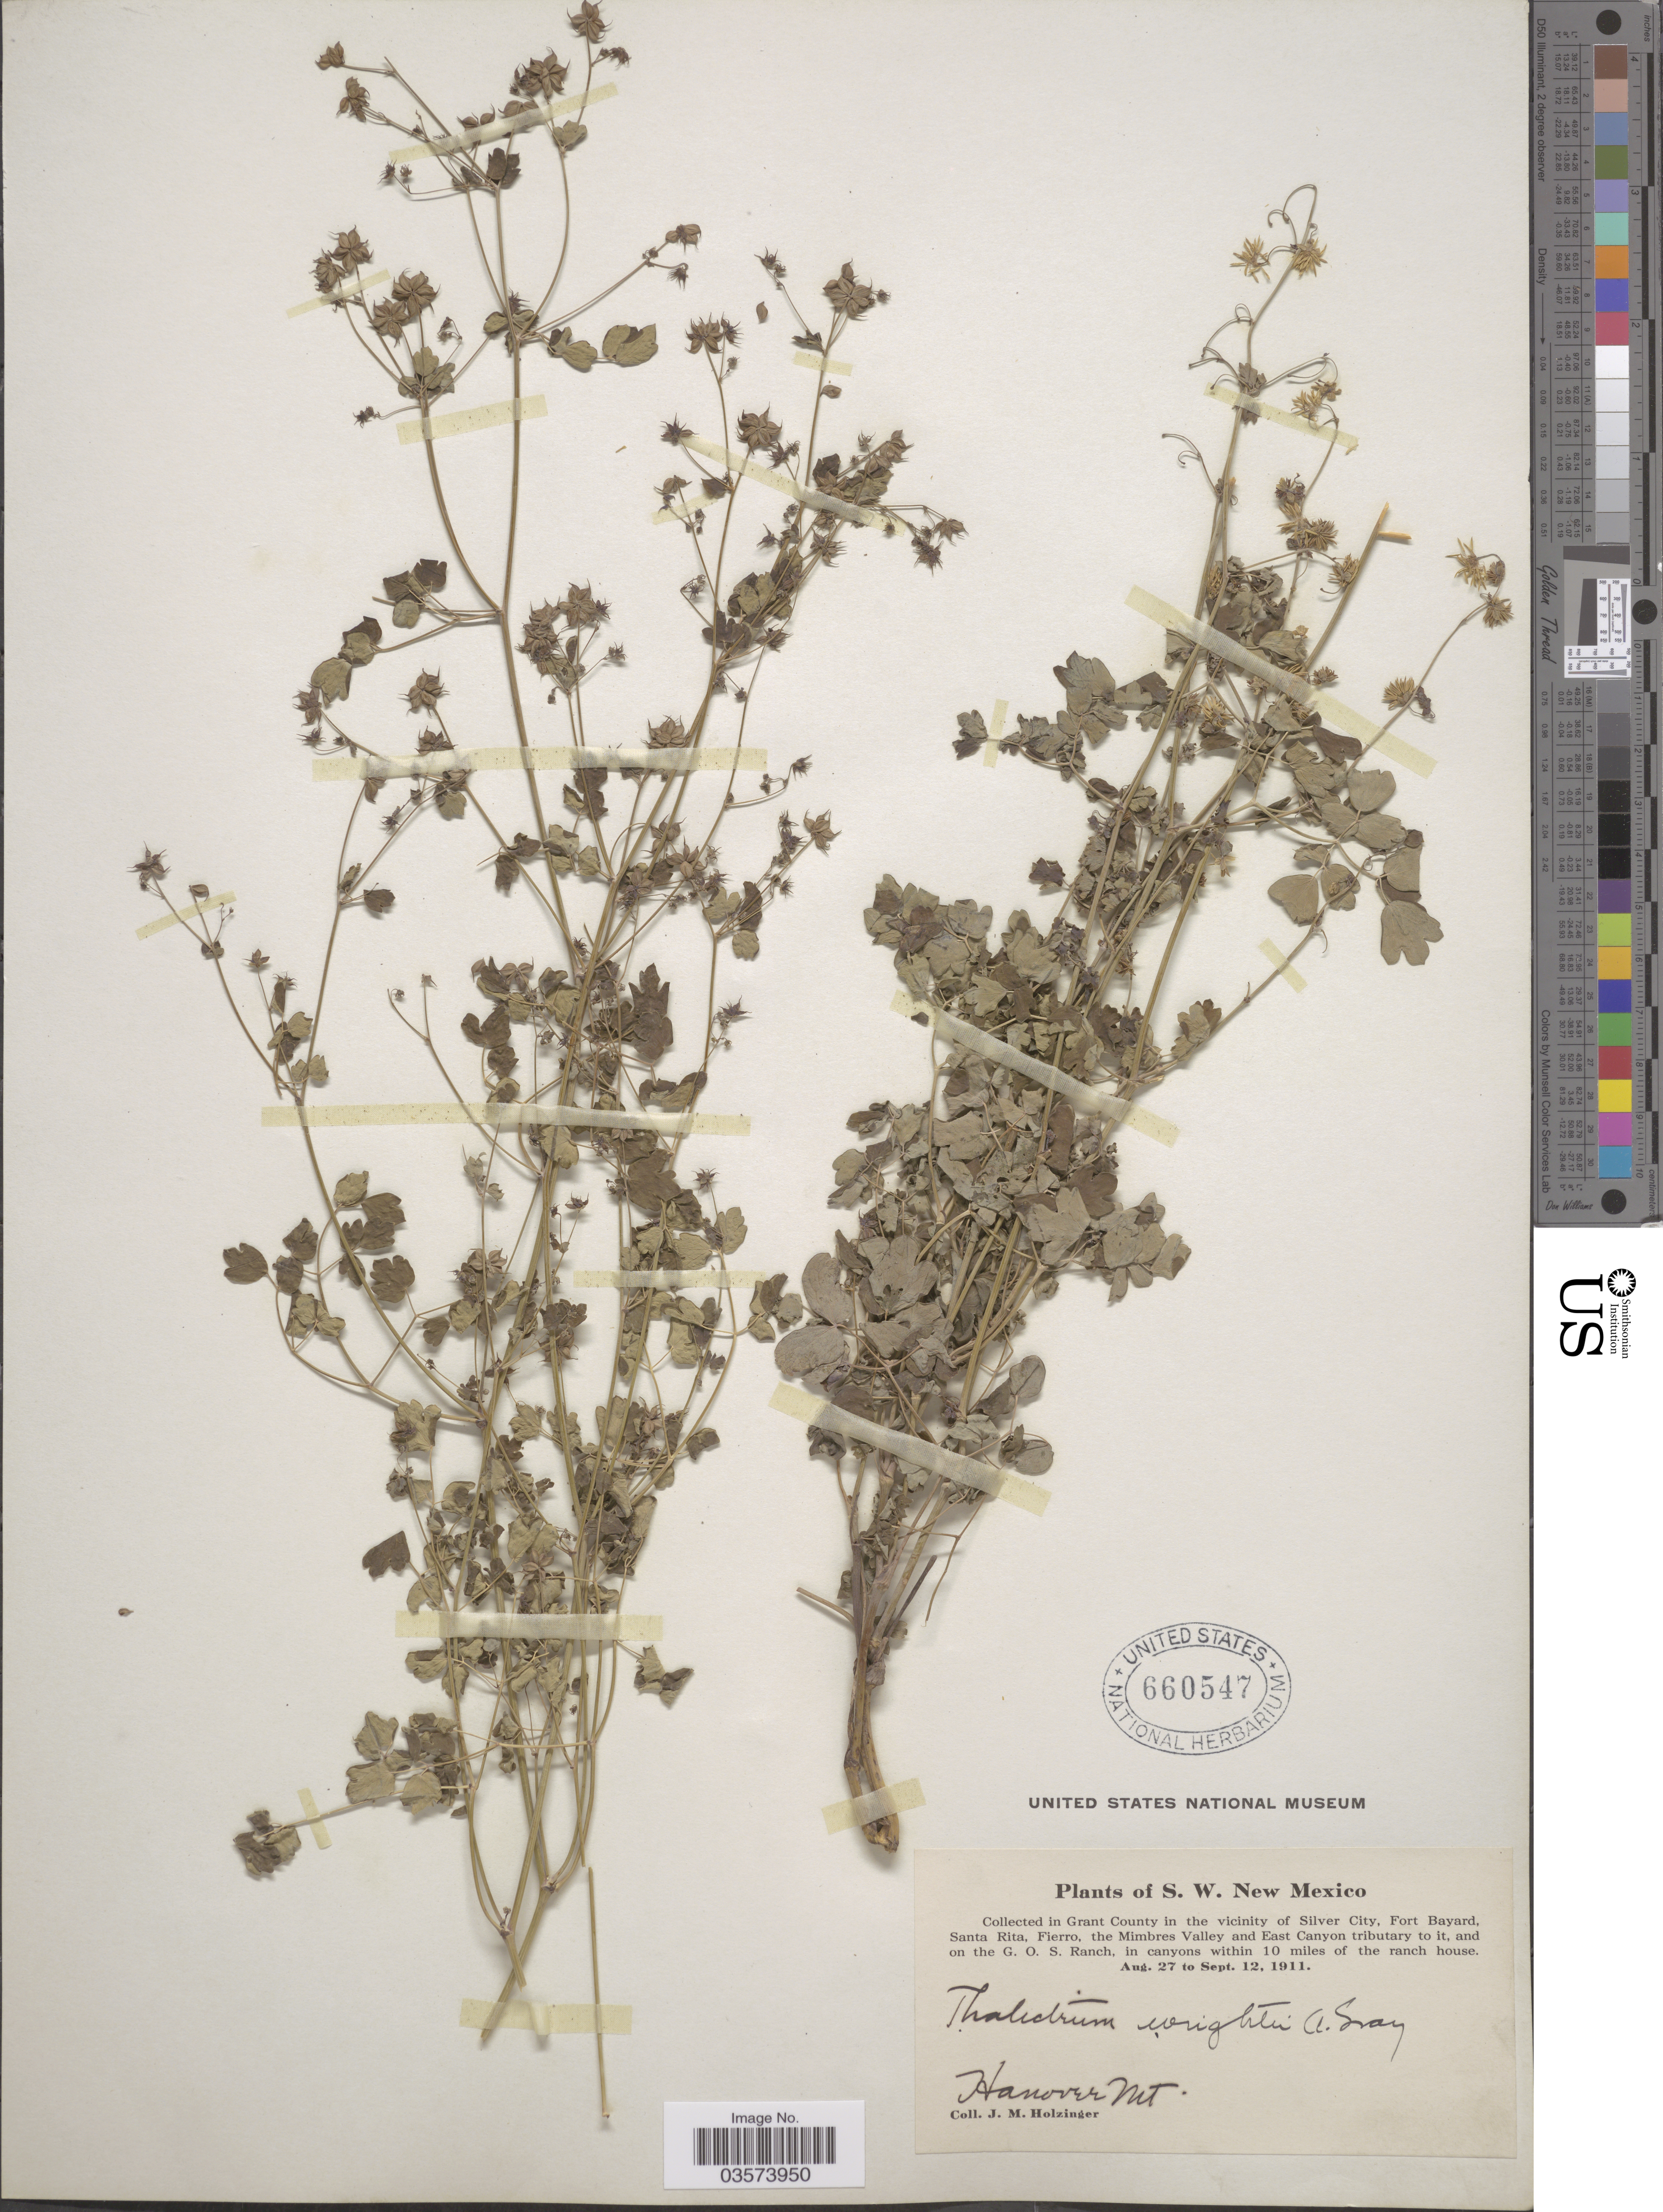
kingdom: Plantae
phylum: Tracheophyta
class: Magnoliopsida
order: Ranunculales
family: Ranunculaceae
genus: Thalictrum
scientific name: Thalictrum fendleri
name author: Engelm. ex A. Gray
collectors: J. M. Holzinger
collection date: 1911-08-27/1911-09-12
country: United States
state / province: New Mexico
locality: S. W. New Mexico. Grant County in the vicinity of Silver City, Fort Bayard, Santa Rita, Fierro, the Mimbres Valley and East Canyon tributary to it, and on the G. O. S. Ranch, in canyons within 10 miles of the ranch house. Hanover Mt.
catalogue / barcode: US 660547